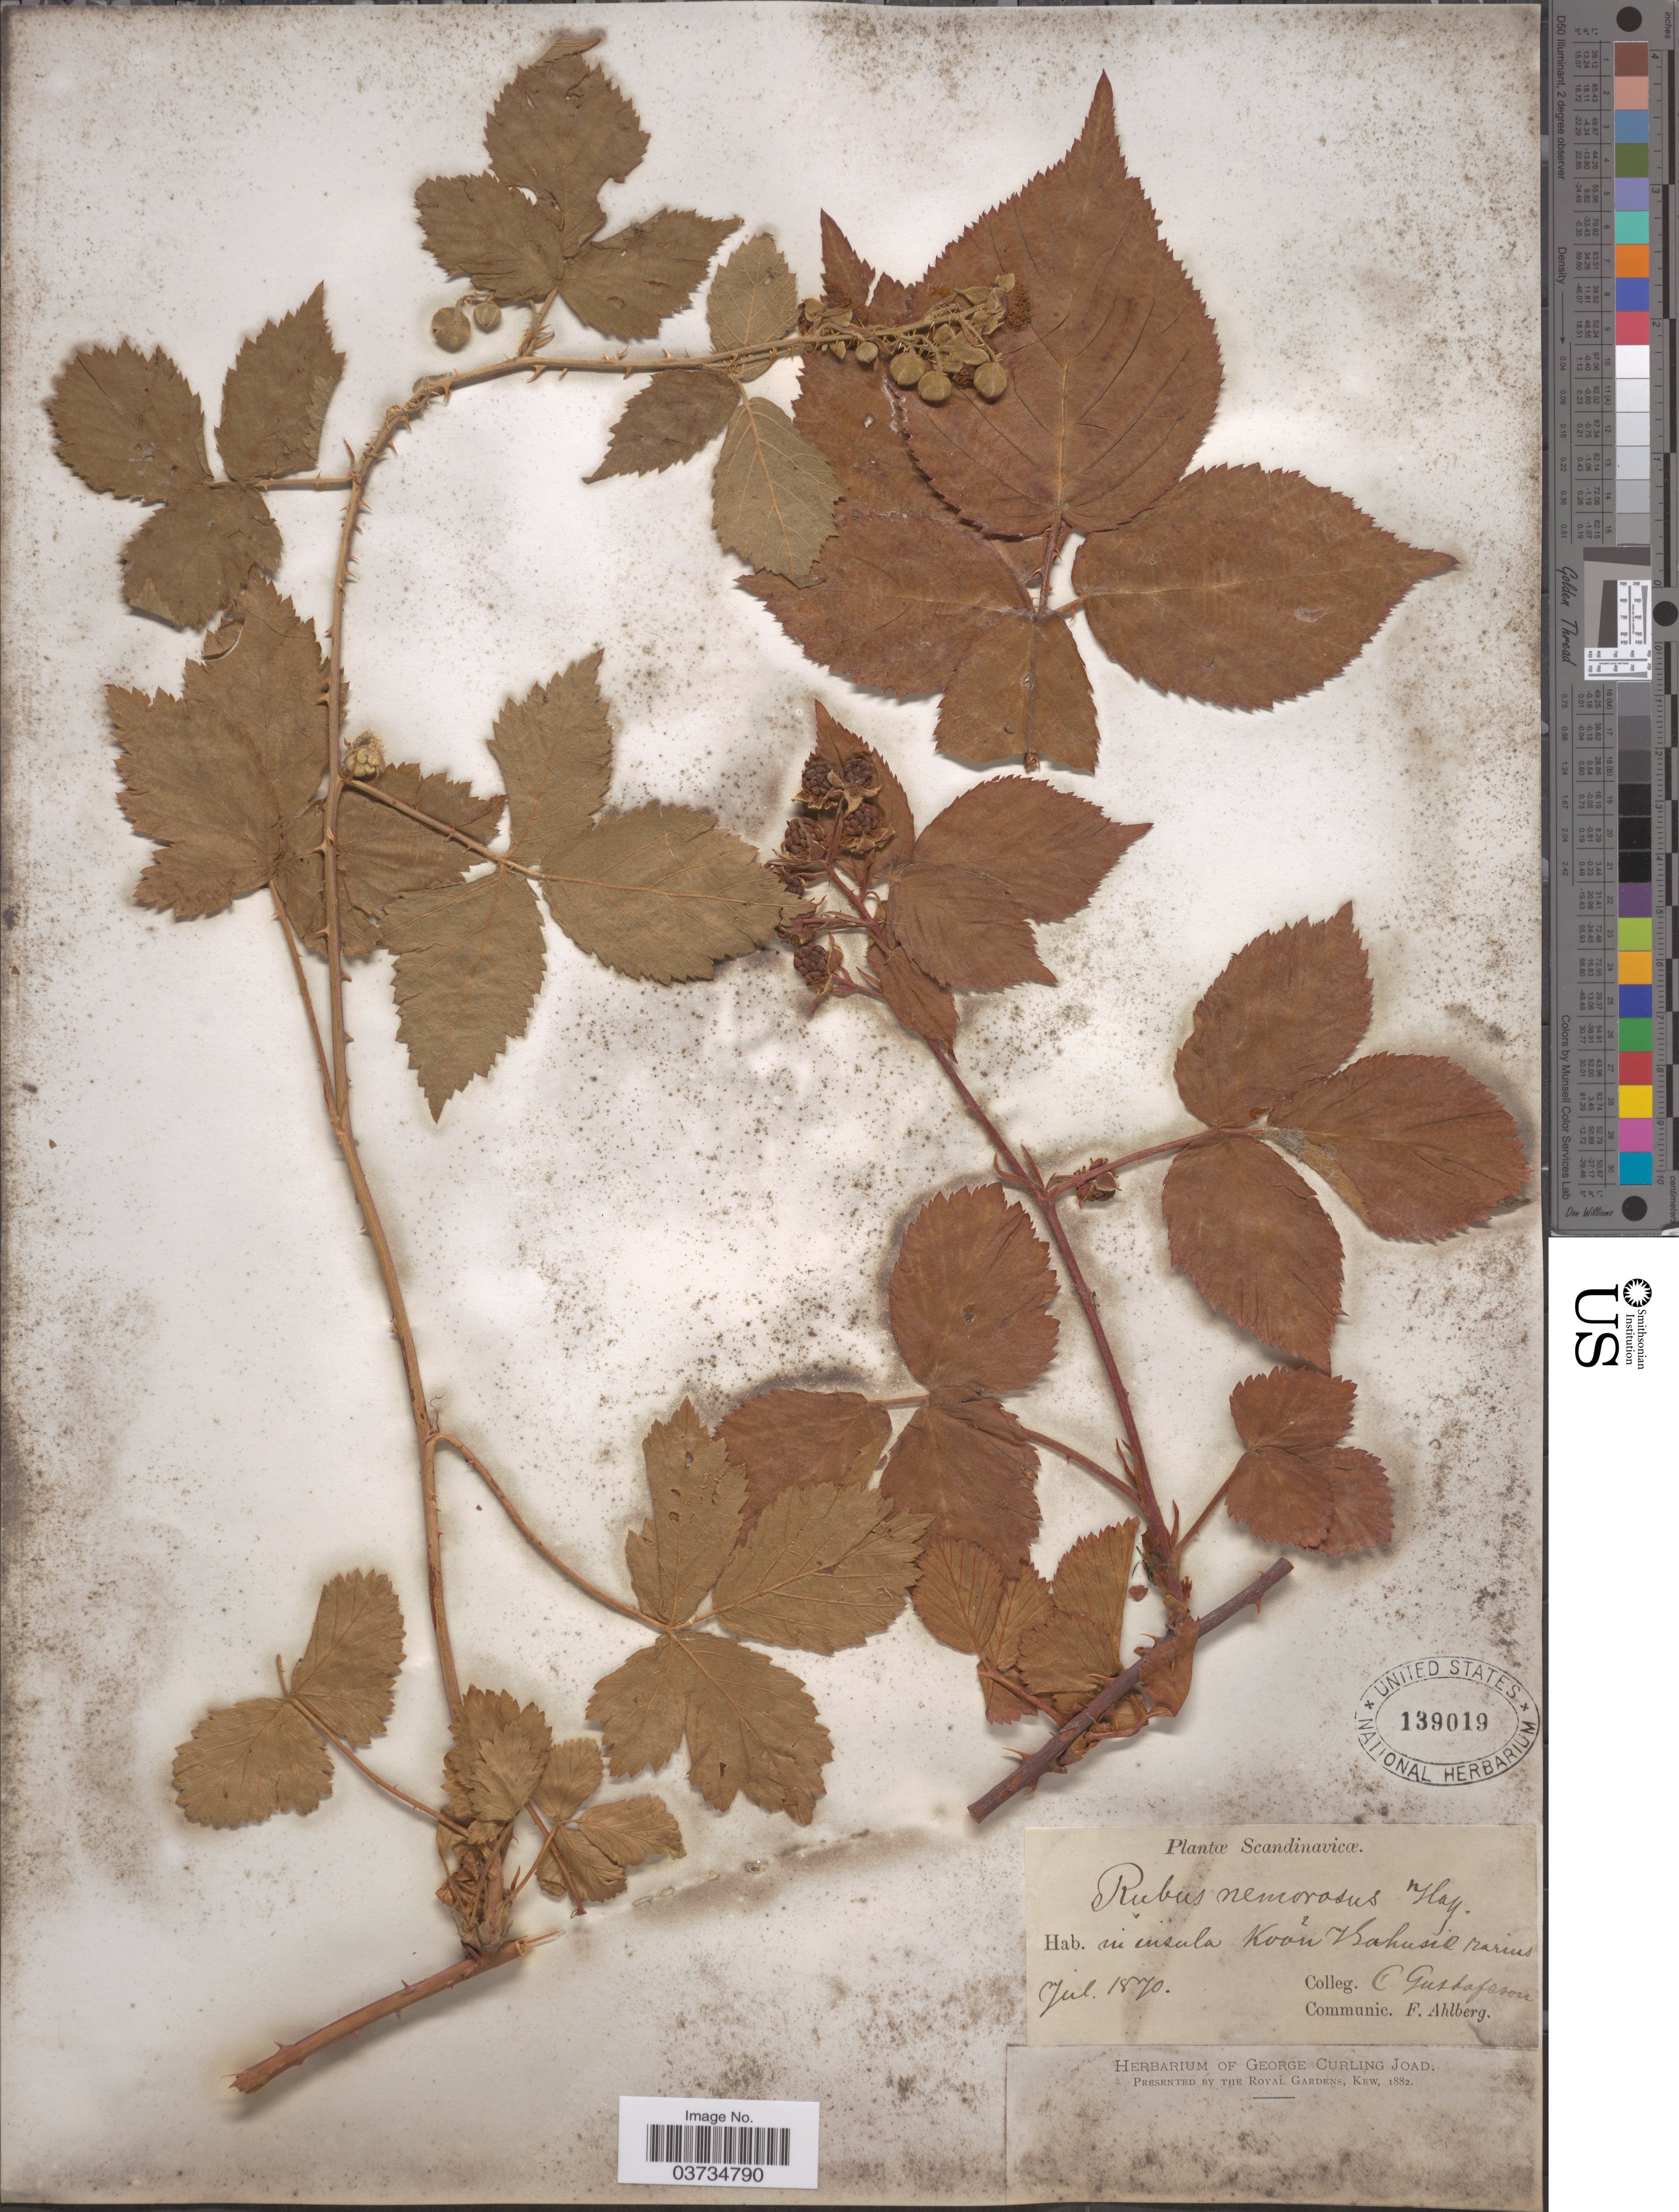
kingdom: Plantae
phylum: Tracheophyta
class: Magnoliopsida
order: Rosales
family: Rosaceae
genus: Rubus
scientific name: Rubus nemorosus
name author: Hayne & Willd.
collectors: C. Gustafsson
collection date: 1870-07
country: Sweden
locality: Scandinavicæ. In insula Koon Bahusia.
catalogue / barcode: US 139019